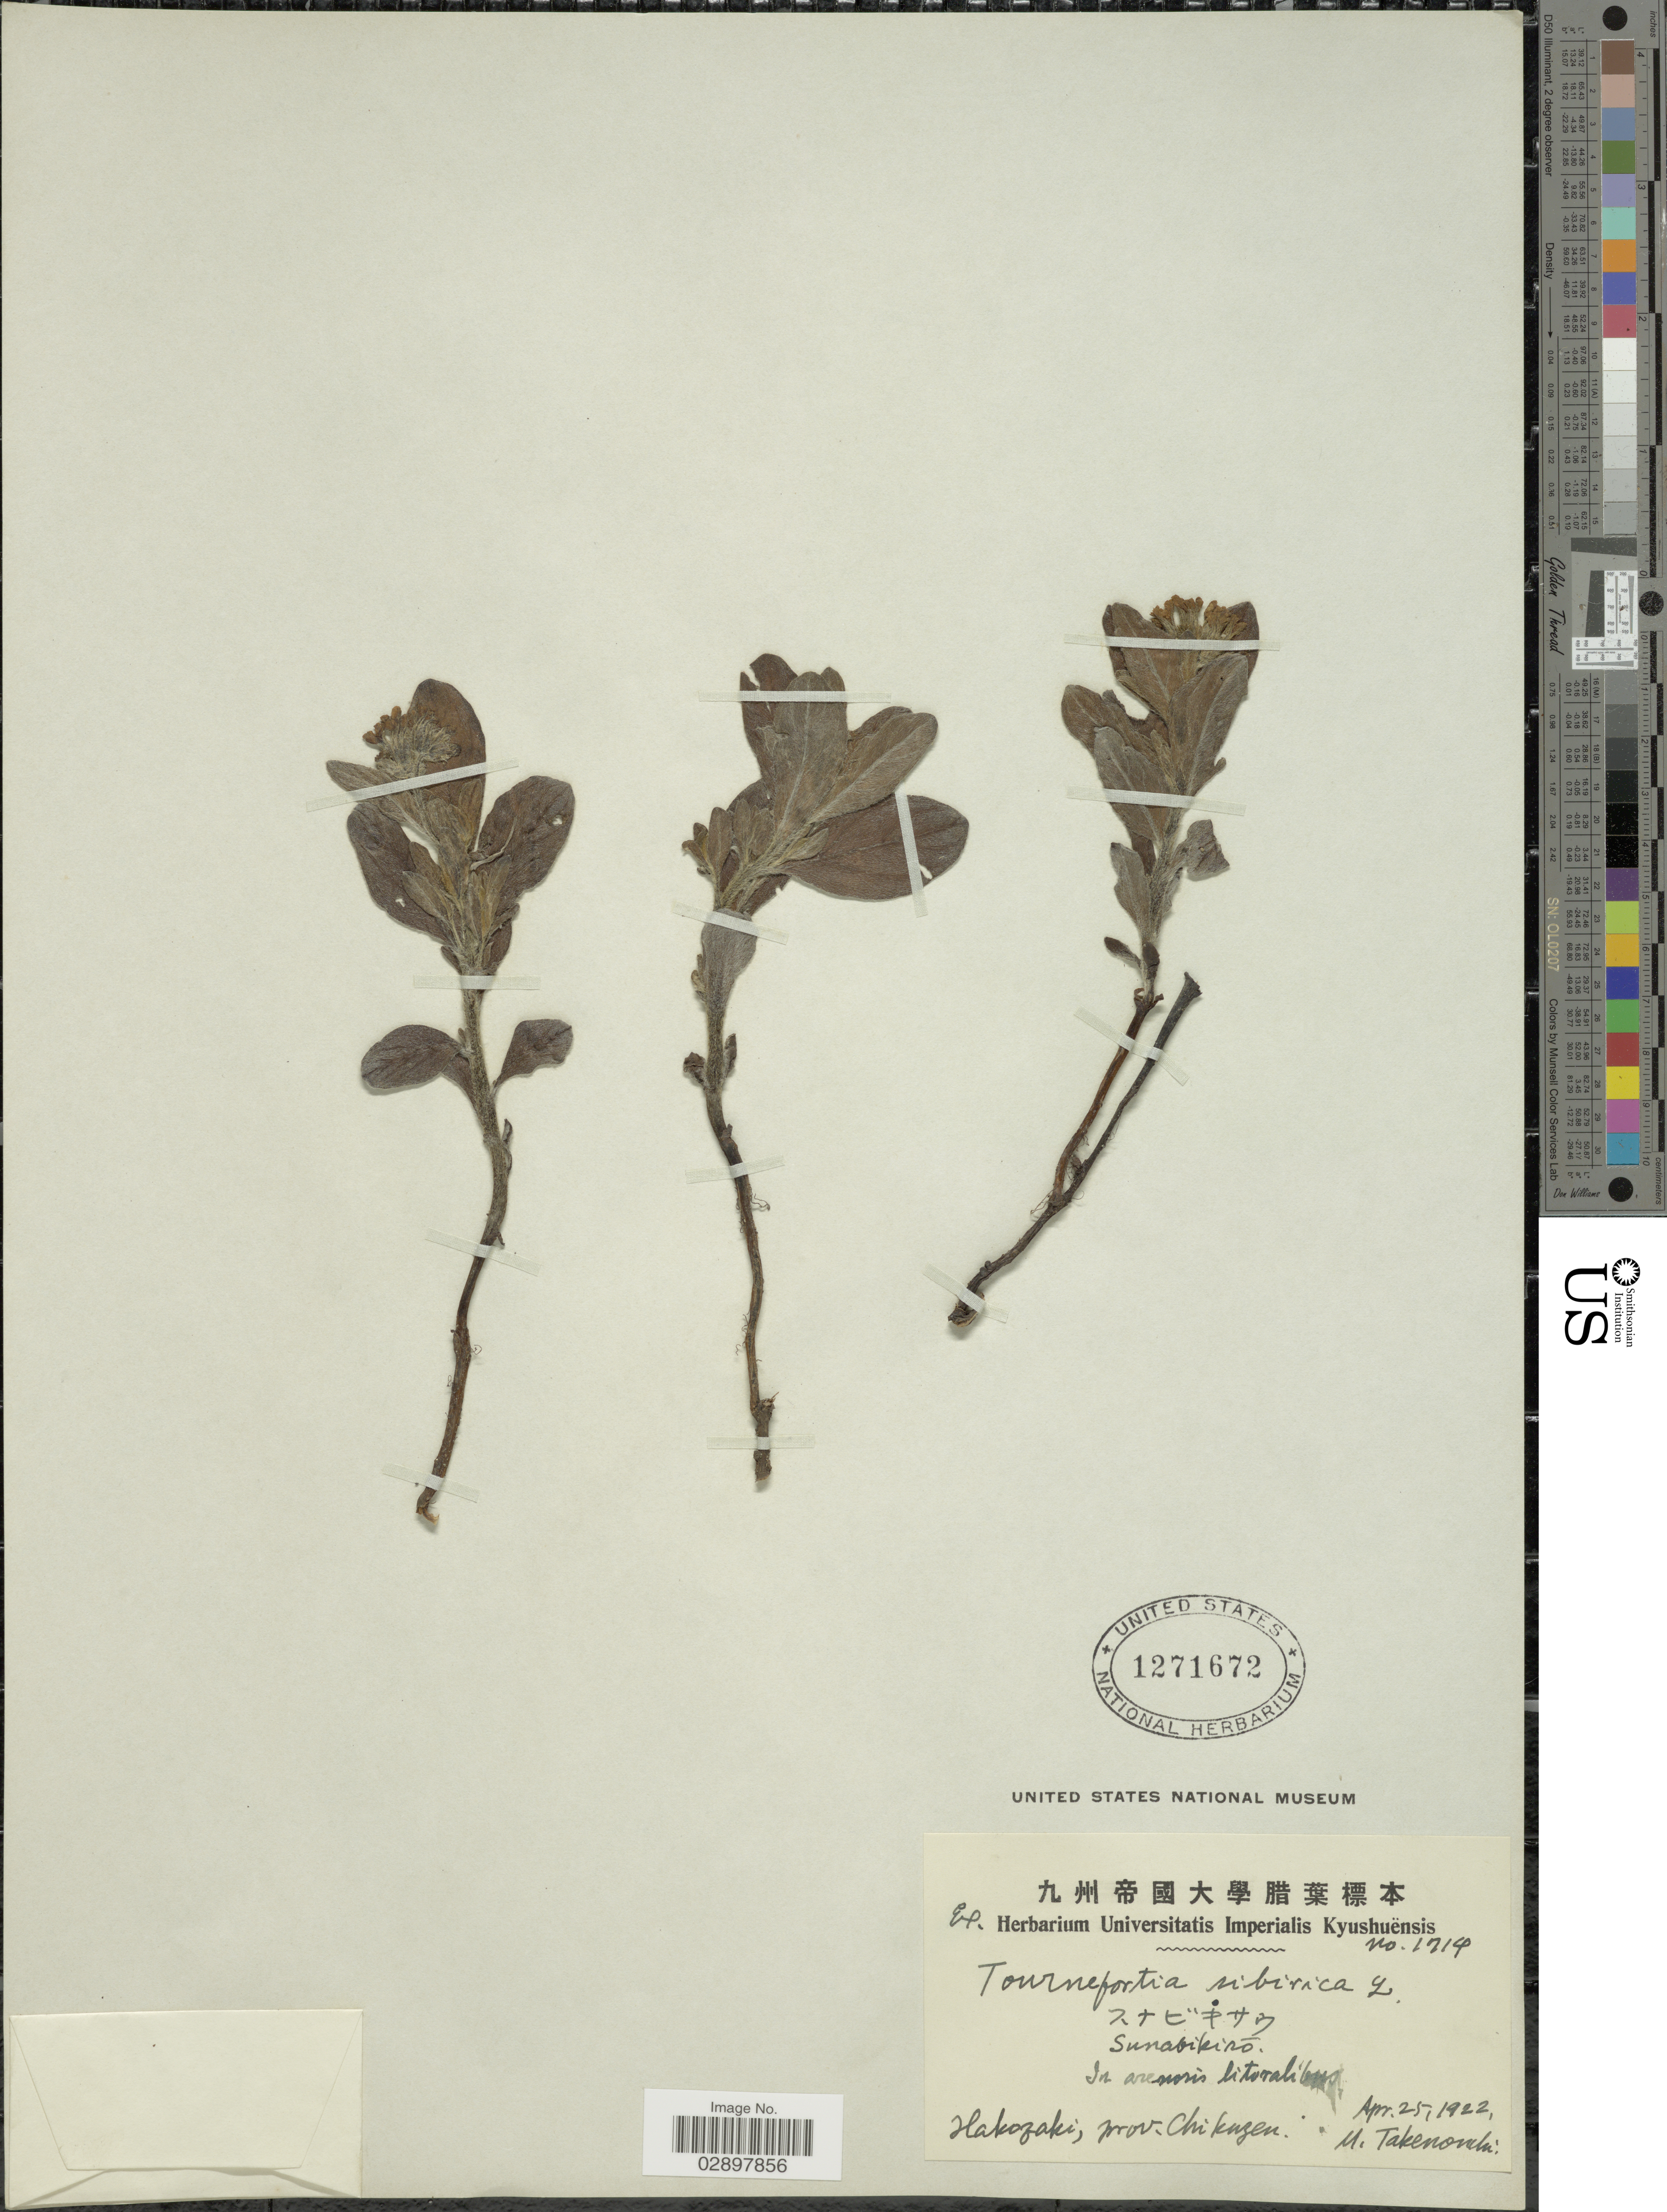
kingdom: Plantae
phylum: Tracheophyta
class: Magnoliopsida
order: Boraginales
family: Heliotropiaceae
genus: Tournefortia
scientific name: Tournefortia sibirica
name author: L.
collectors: M. Takenouchi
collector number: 1714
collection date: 1922-04-25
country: Japan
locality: Hakozaki; prov. Chikuzen.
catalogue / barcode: US 1271672